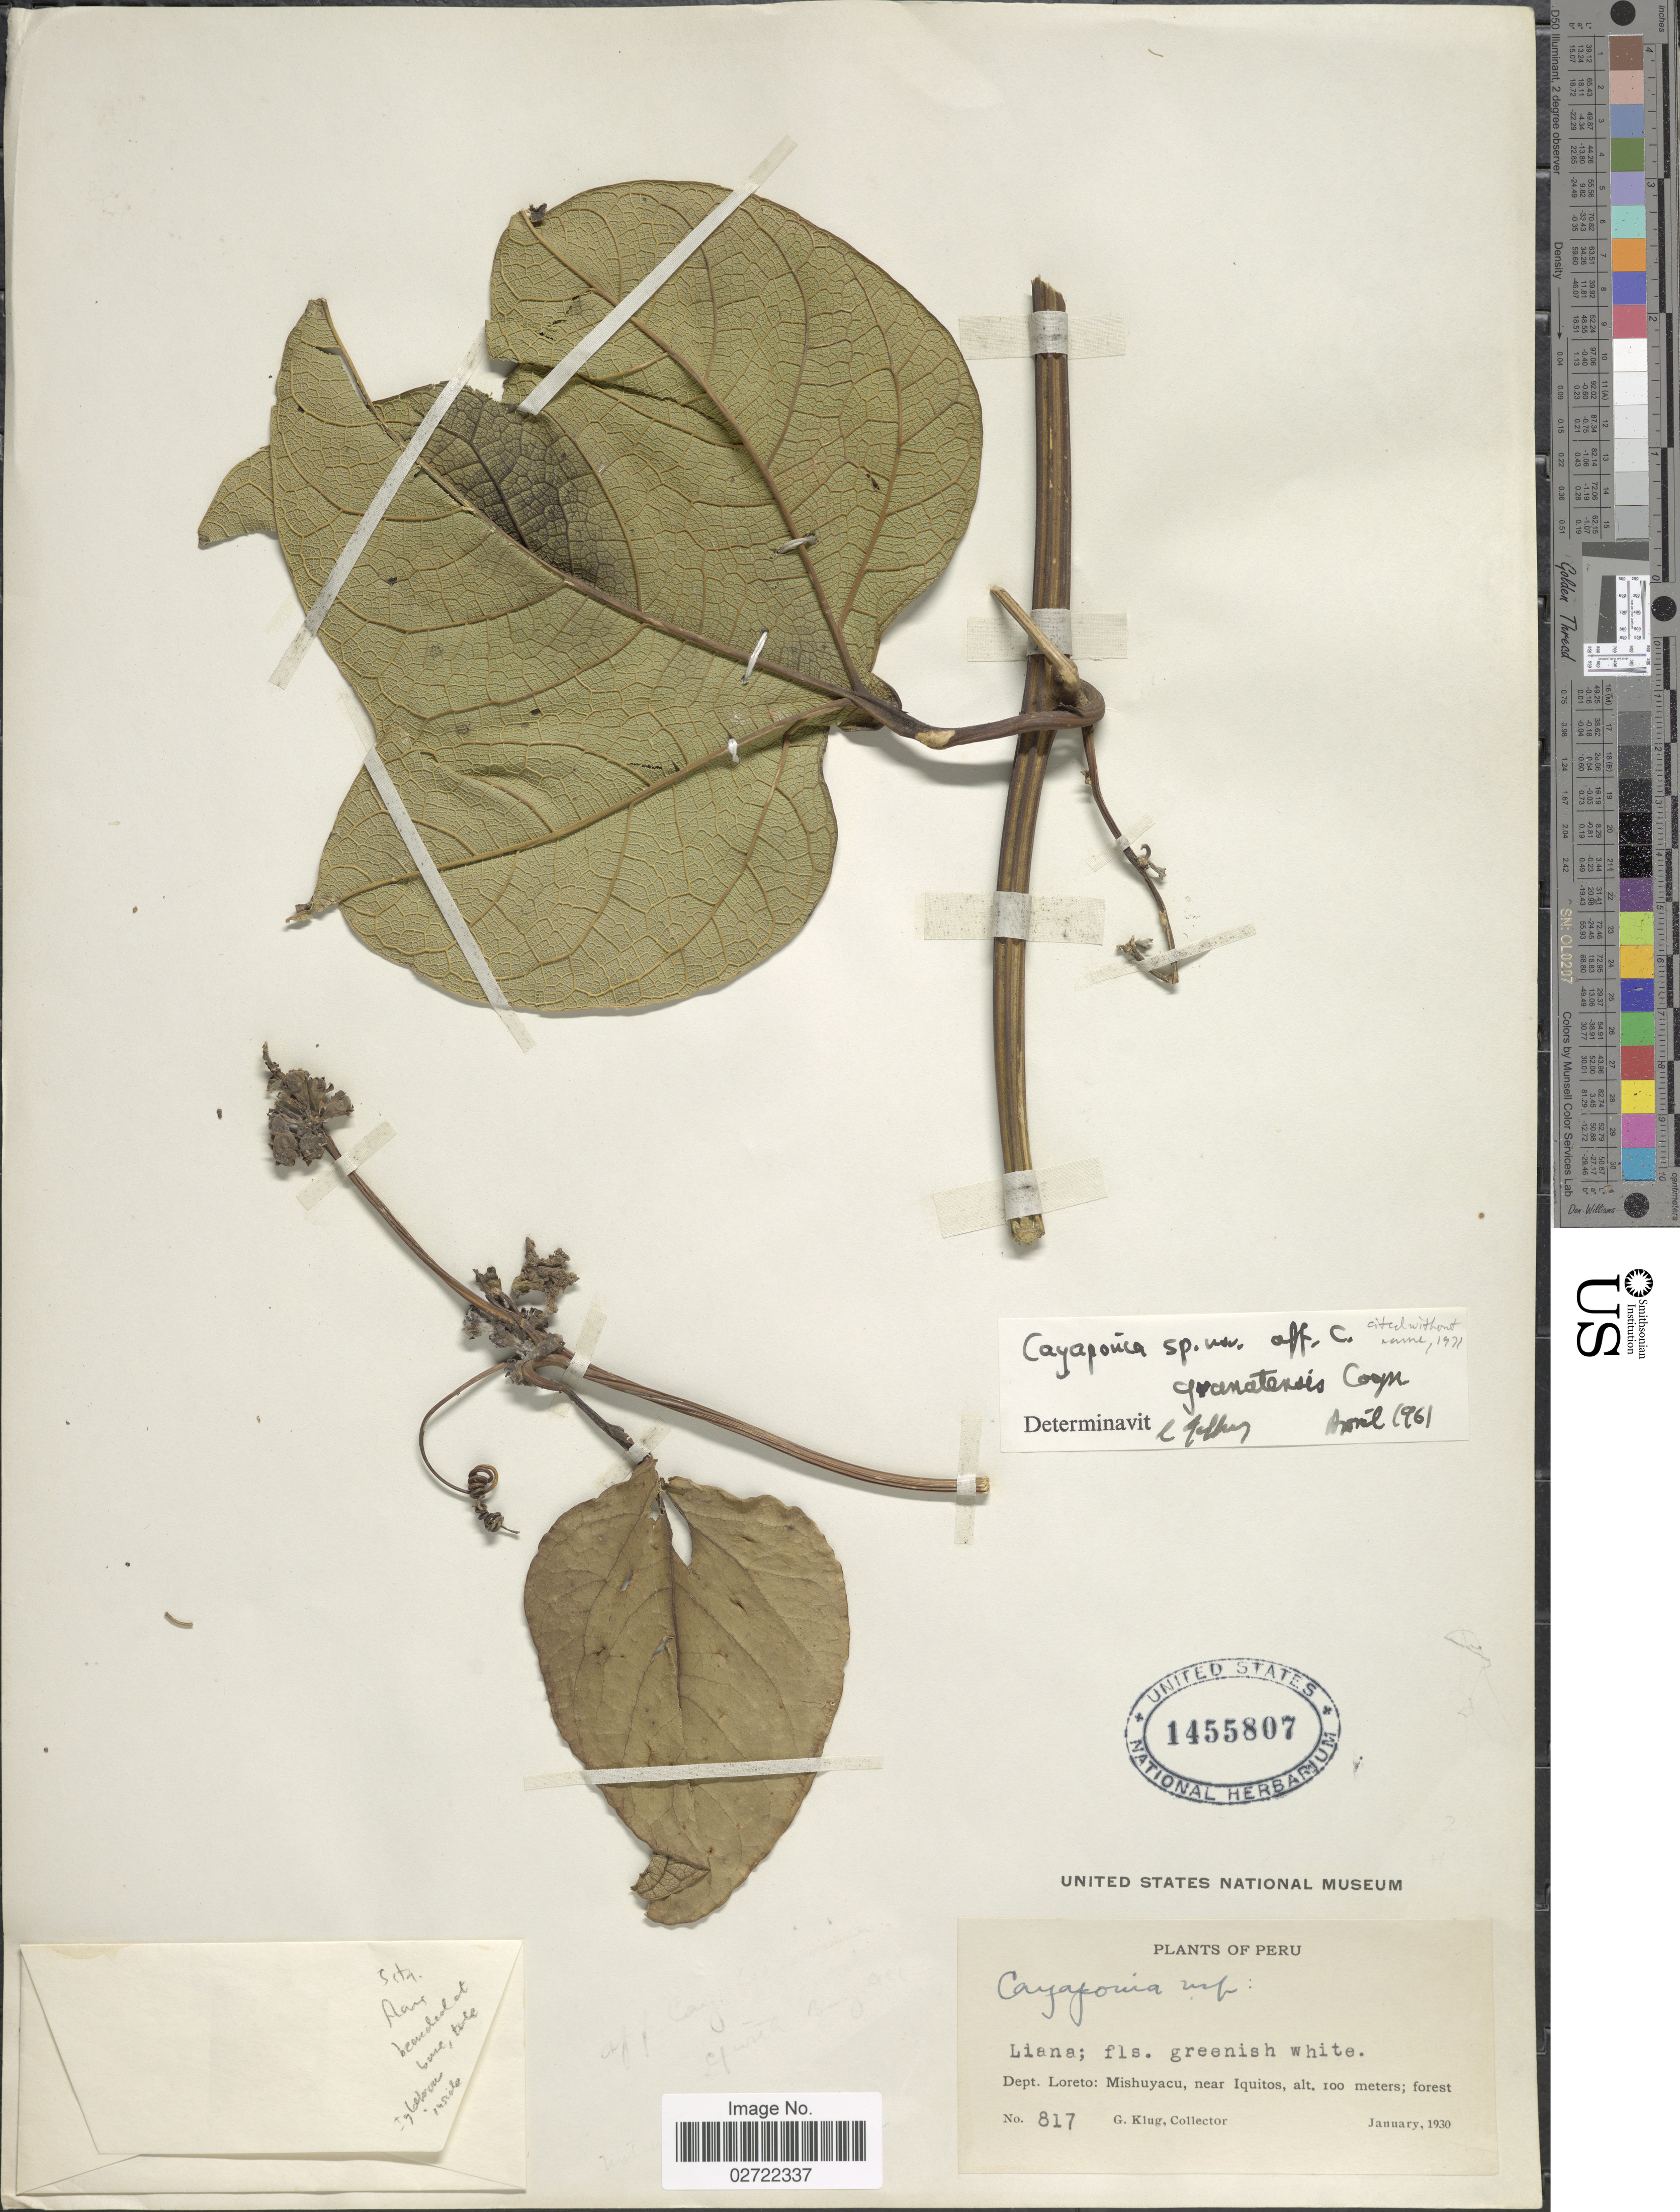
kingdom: Plantae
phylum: Tracheophyta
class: Magnoliopsida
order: Cucurbitales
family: Cucurbitaceae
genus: Cayaponia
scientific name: Cayaponia granatensis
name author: Cogn.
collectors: G. Klug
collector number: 817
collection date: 1930-01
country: Peru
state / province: Loreto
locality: Dept. Loreto: Mishuyacu, near Iquitos.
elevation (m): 100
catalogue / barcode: US 1455807